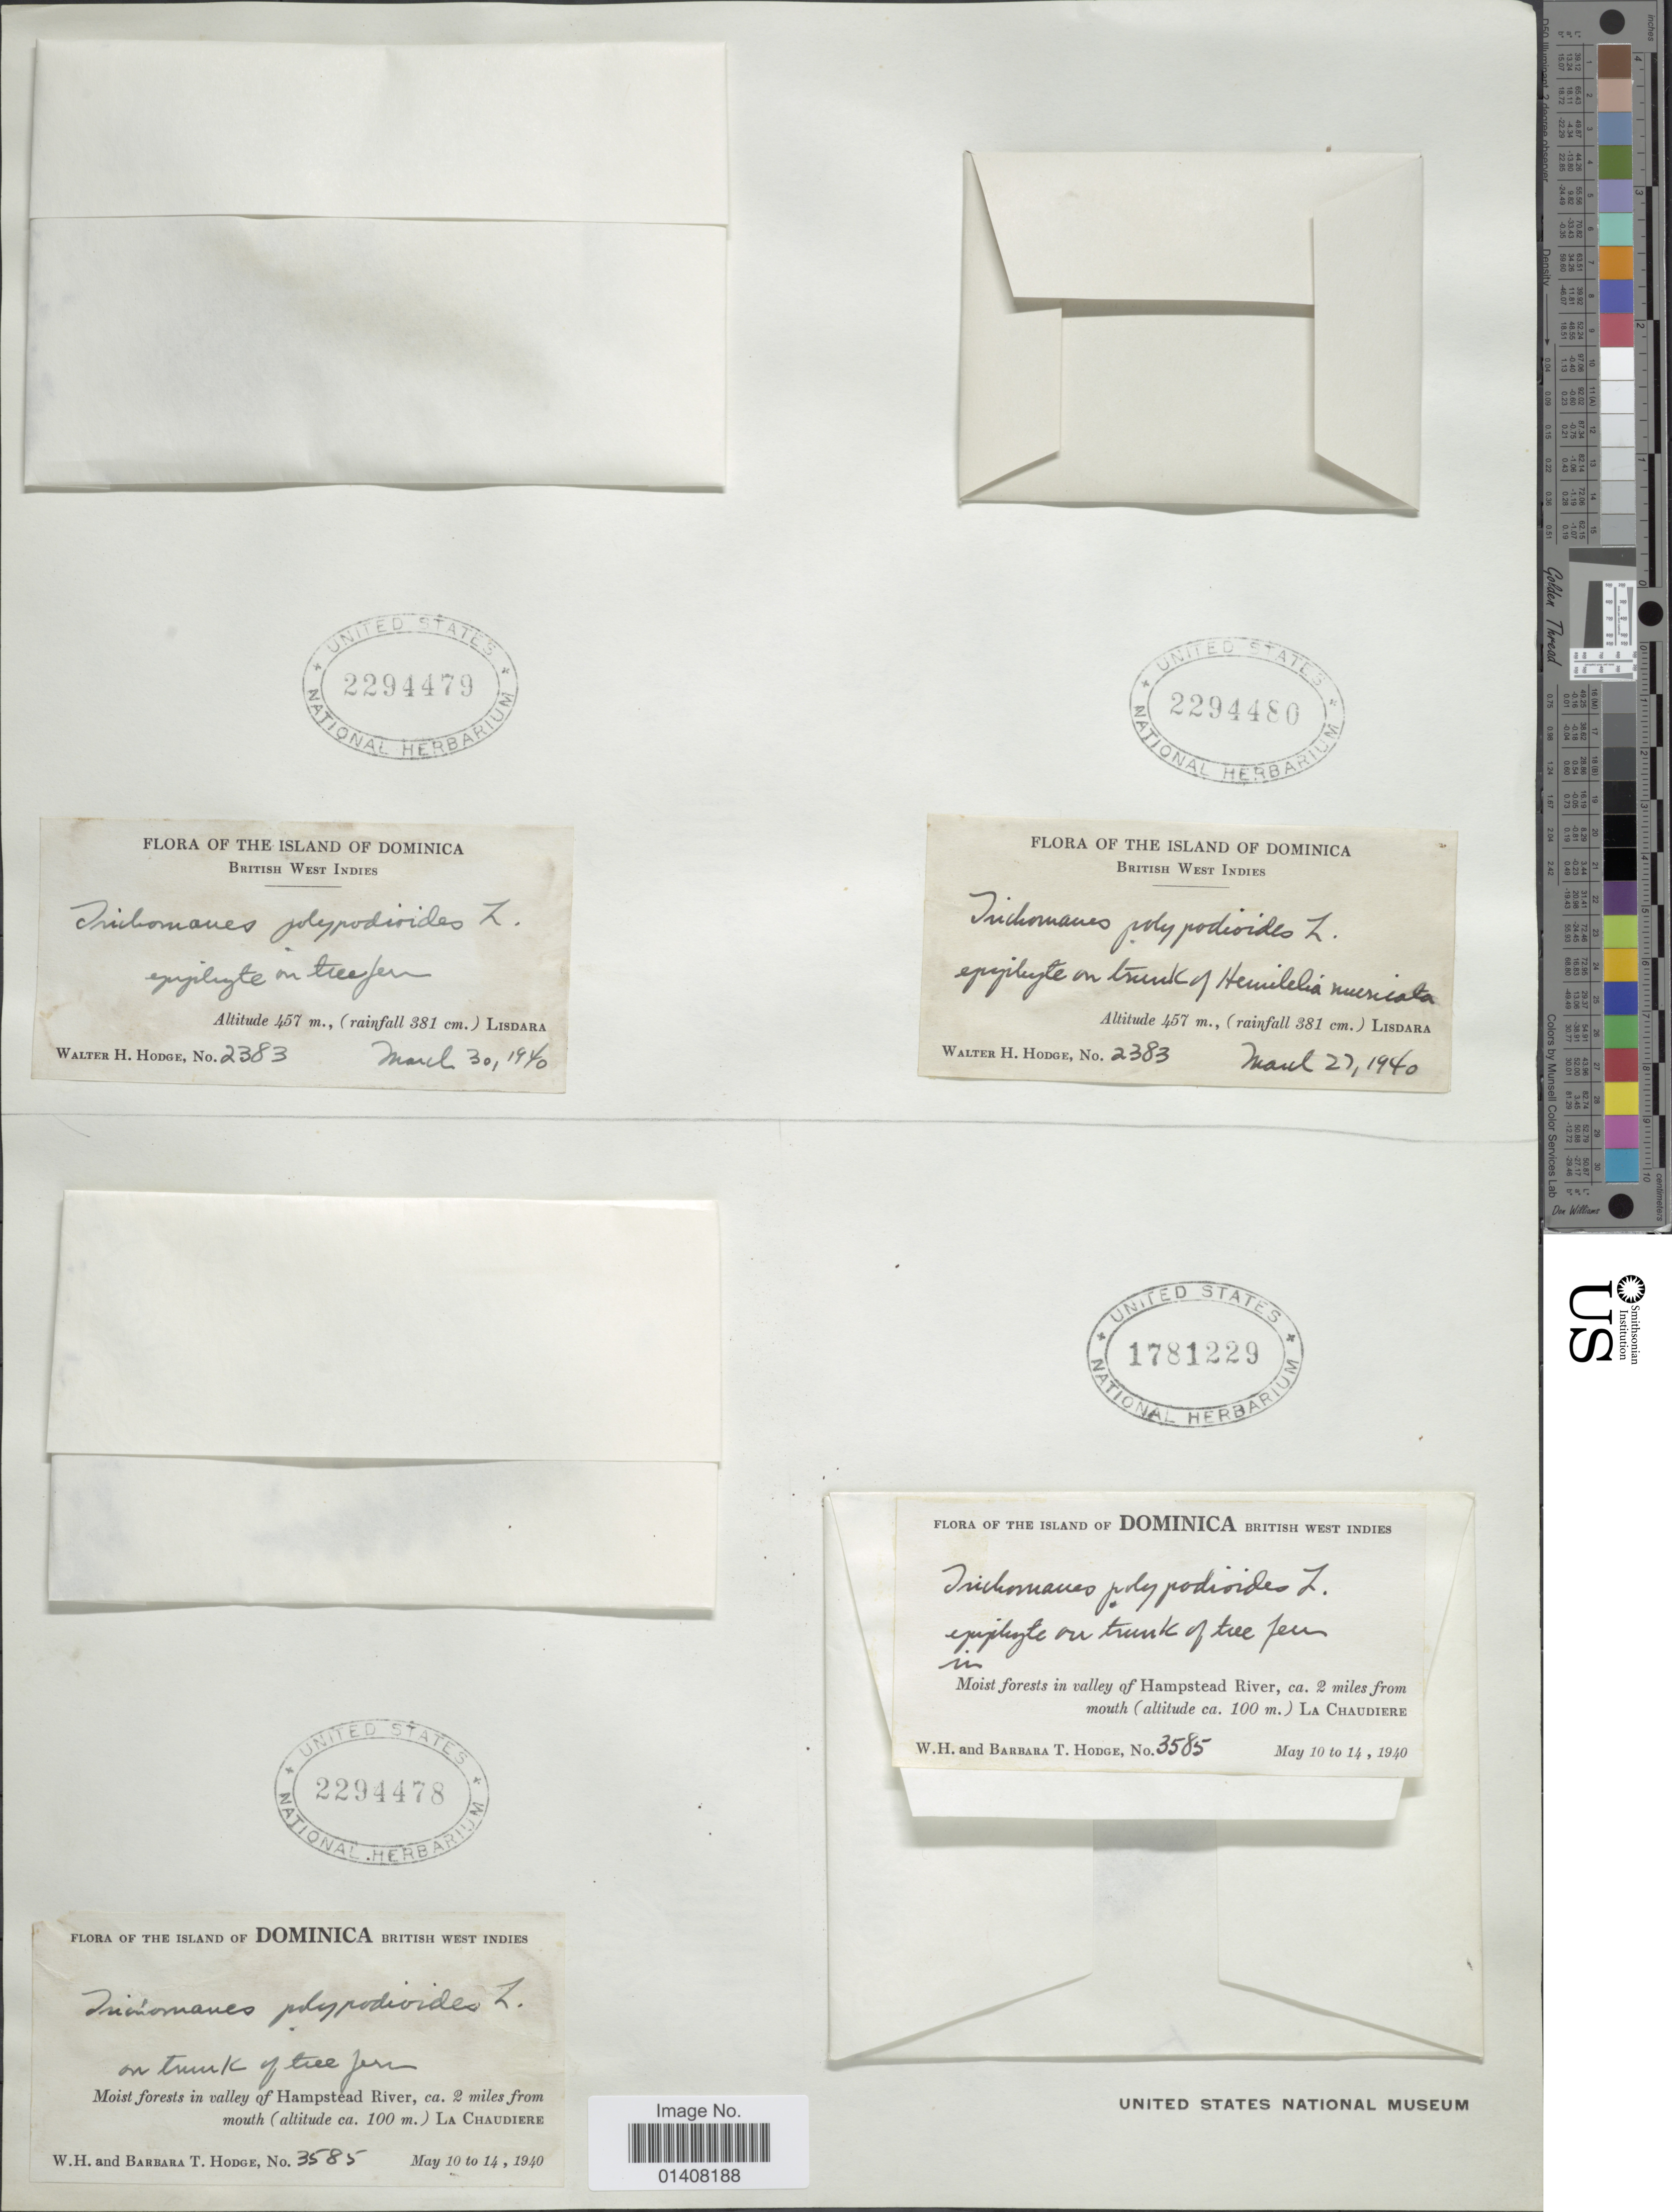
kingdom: Plantae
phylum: Tracheophyta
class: Polypodiopsida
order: Hymenophyllales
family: Hymenophyllaceae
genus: Trichomanes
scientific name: Trichomanes polypodioides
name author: L.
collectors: W. Hodge & B. Hodge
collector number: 3585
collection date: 1940-05-10/1940-05-14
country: Dominica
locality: Island of Dominica British West Indies, moist forests in valley of Hampstead River, ca. 2miles from mouth La Chaudiere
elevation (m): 100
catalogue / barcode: US 1781229